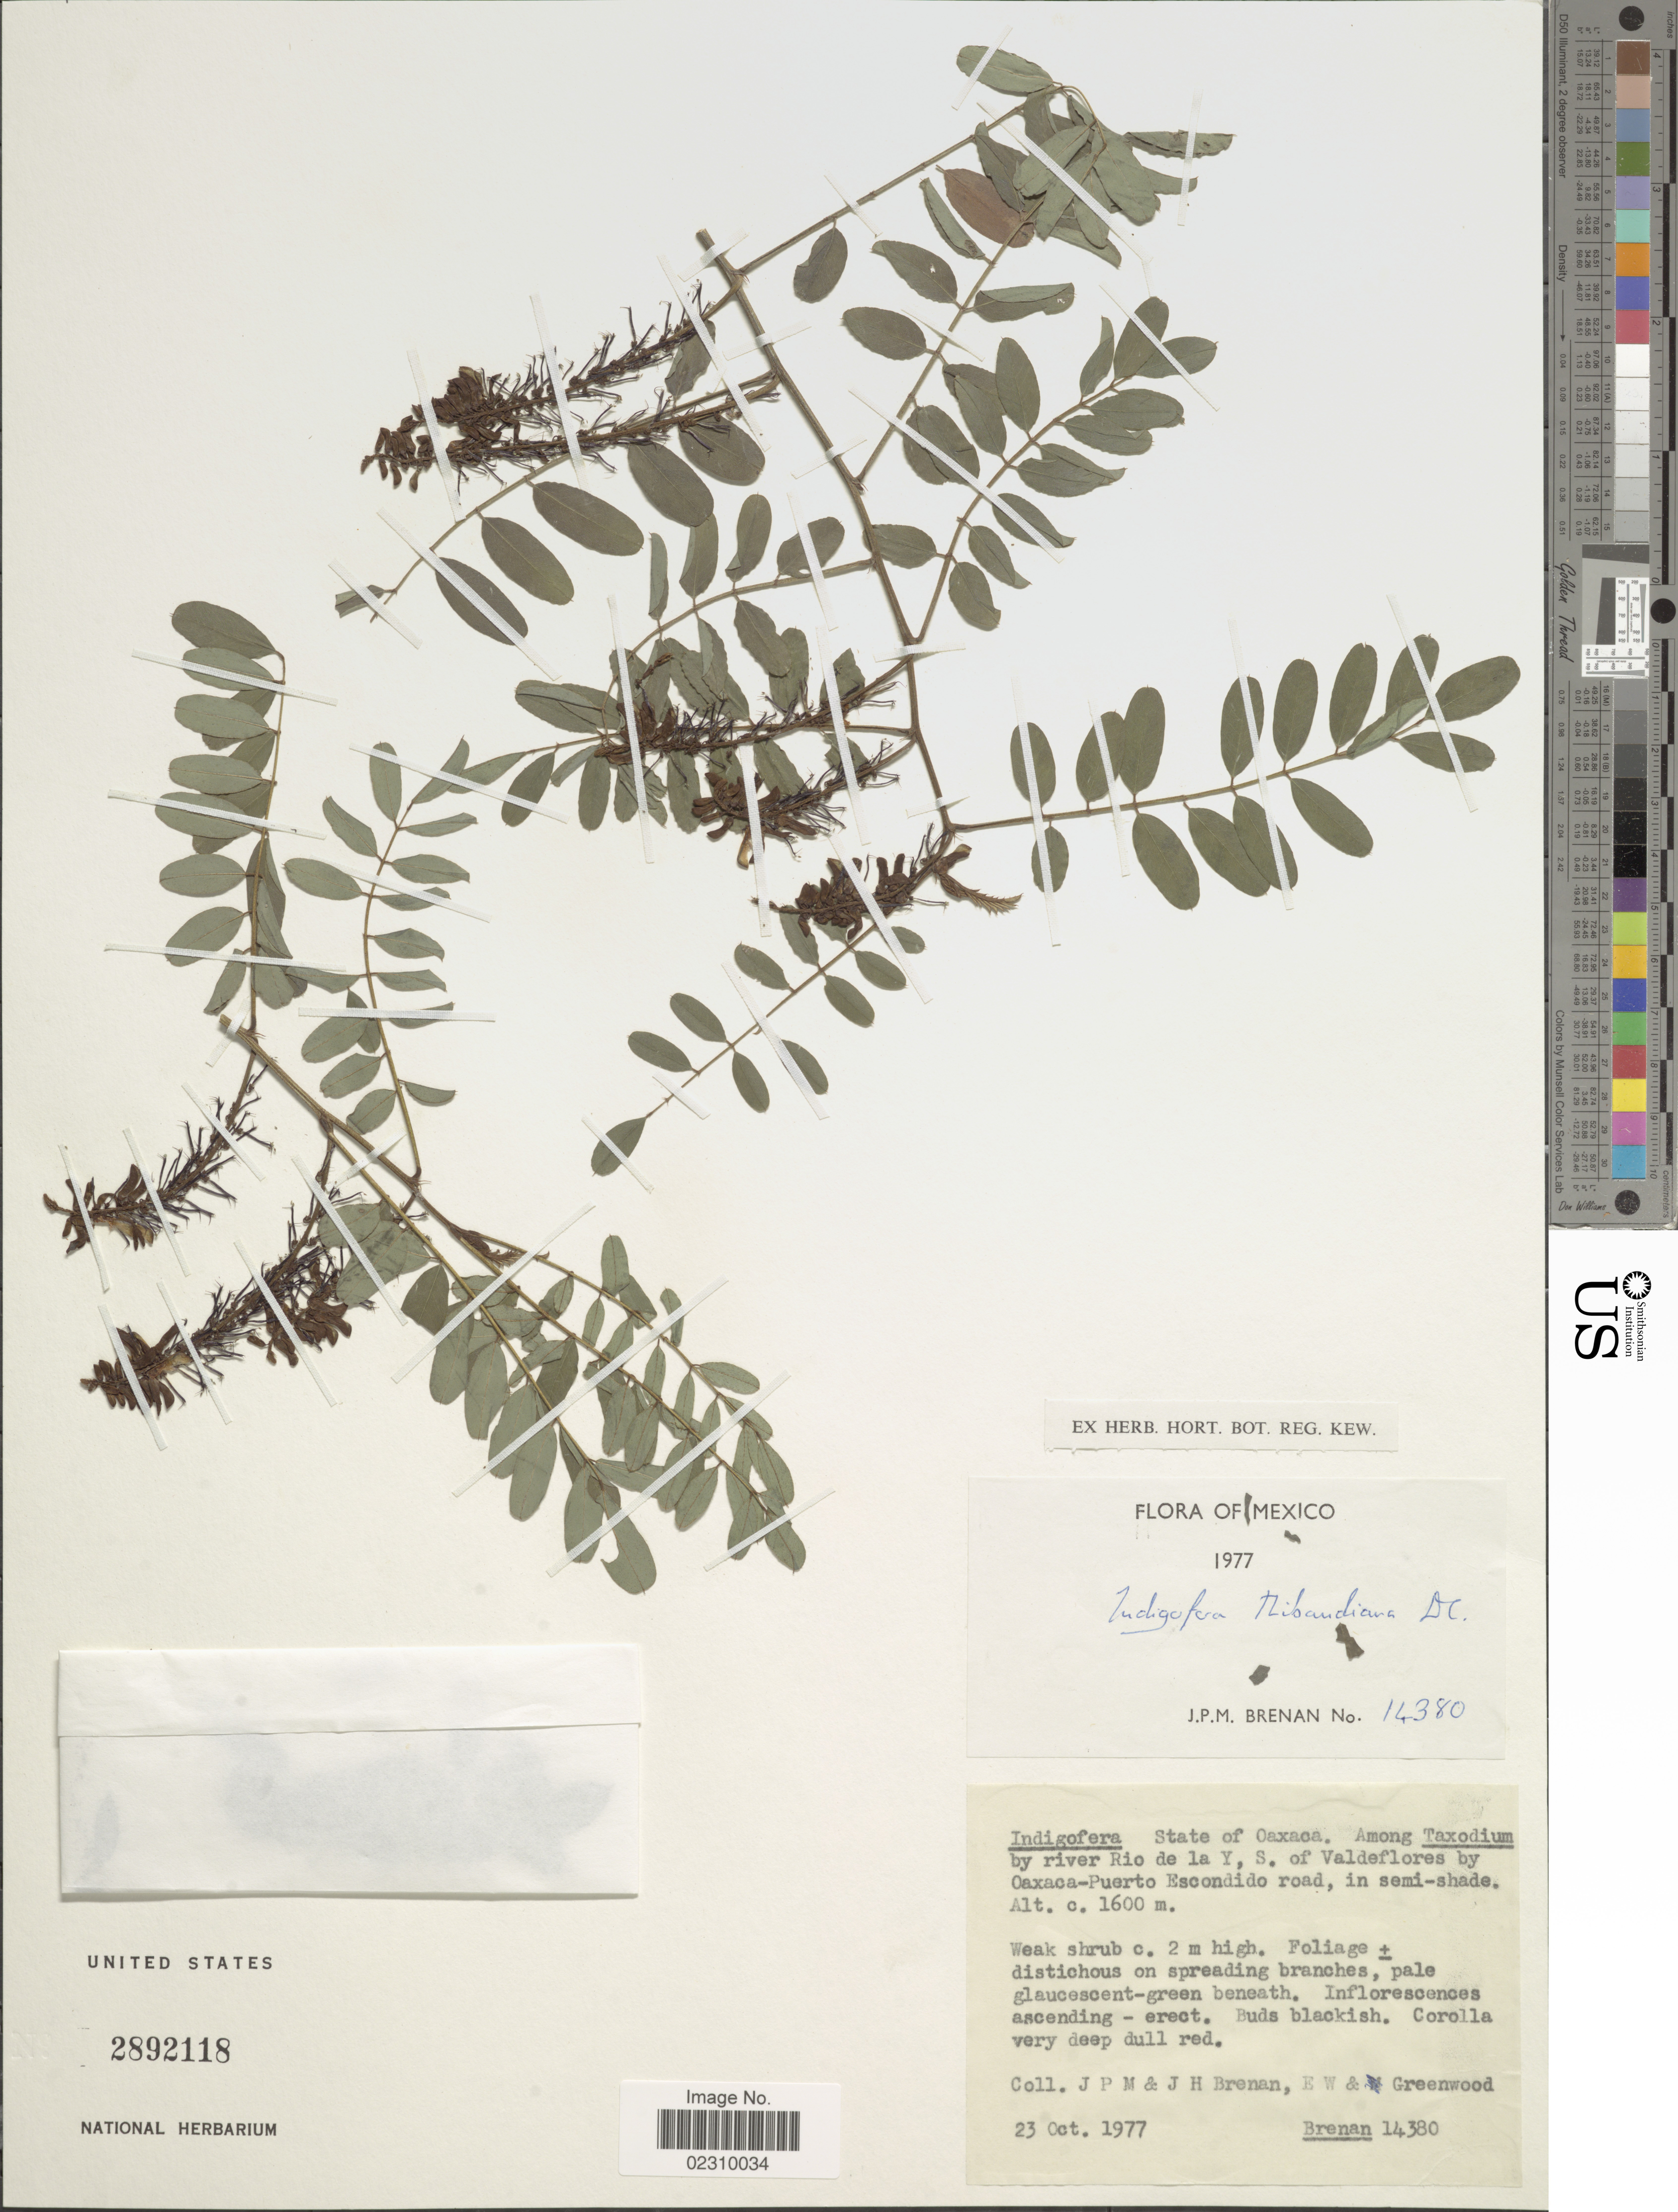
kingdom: Plantae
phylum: Tracheophyta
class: Magnoliopsida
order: Fabales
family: Fabaceae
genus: Indigofera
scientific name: Indigofera thibaudiana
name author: DC.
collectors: J. Brenan & J. H. Brenan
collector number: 14380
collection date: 1977-10-23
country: Mexico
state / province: Oaxaca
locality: Among Taxodium by river Rio de la Y, S. of Valdeflores by Oaxaca-Puerto Escondido road, en semis shade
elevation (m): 1600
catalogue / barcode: US 2892118